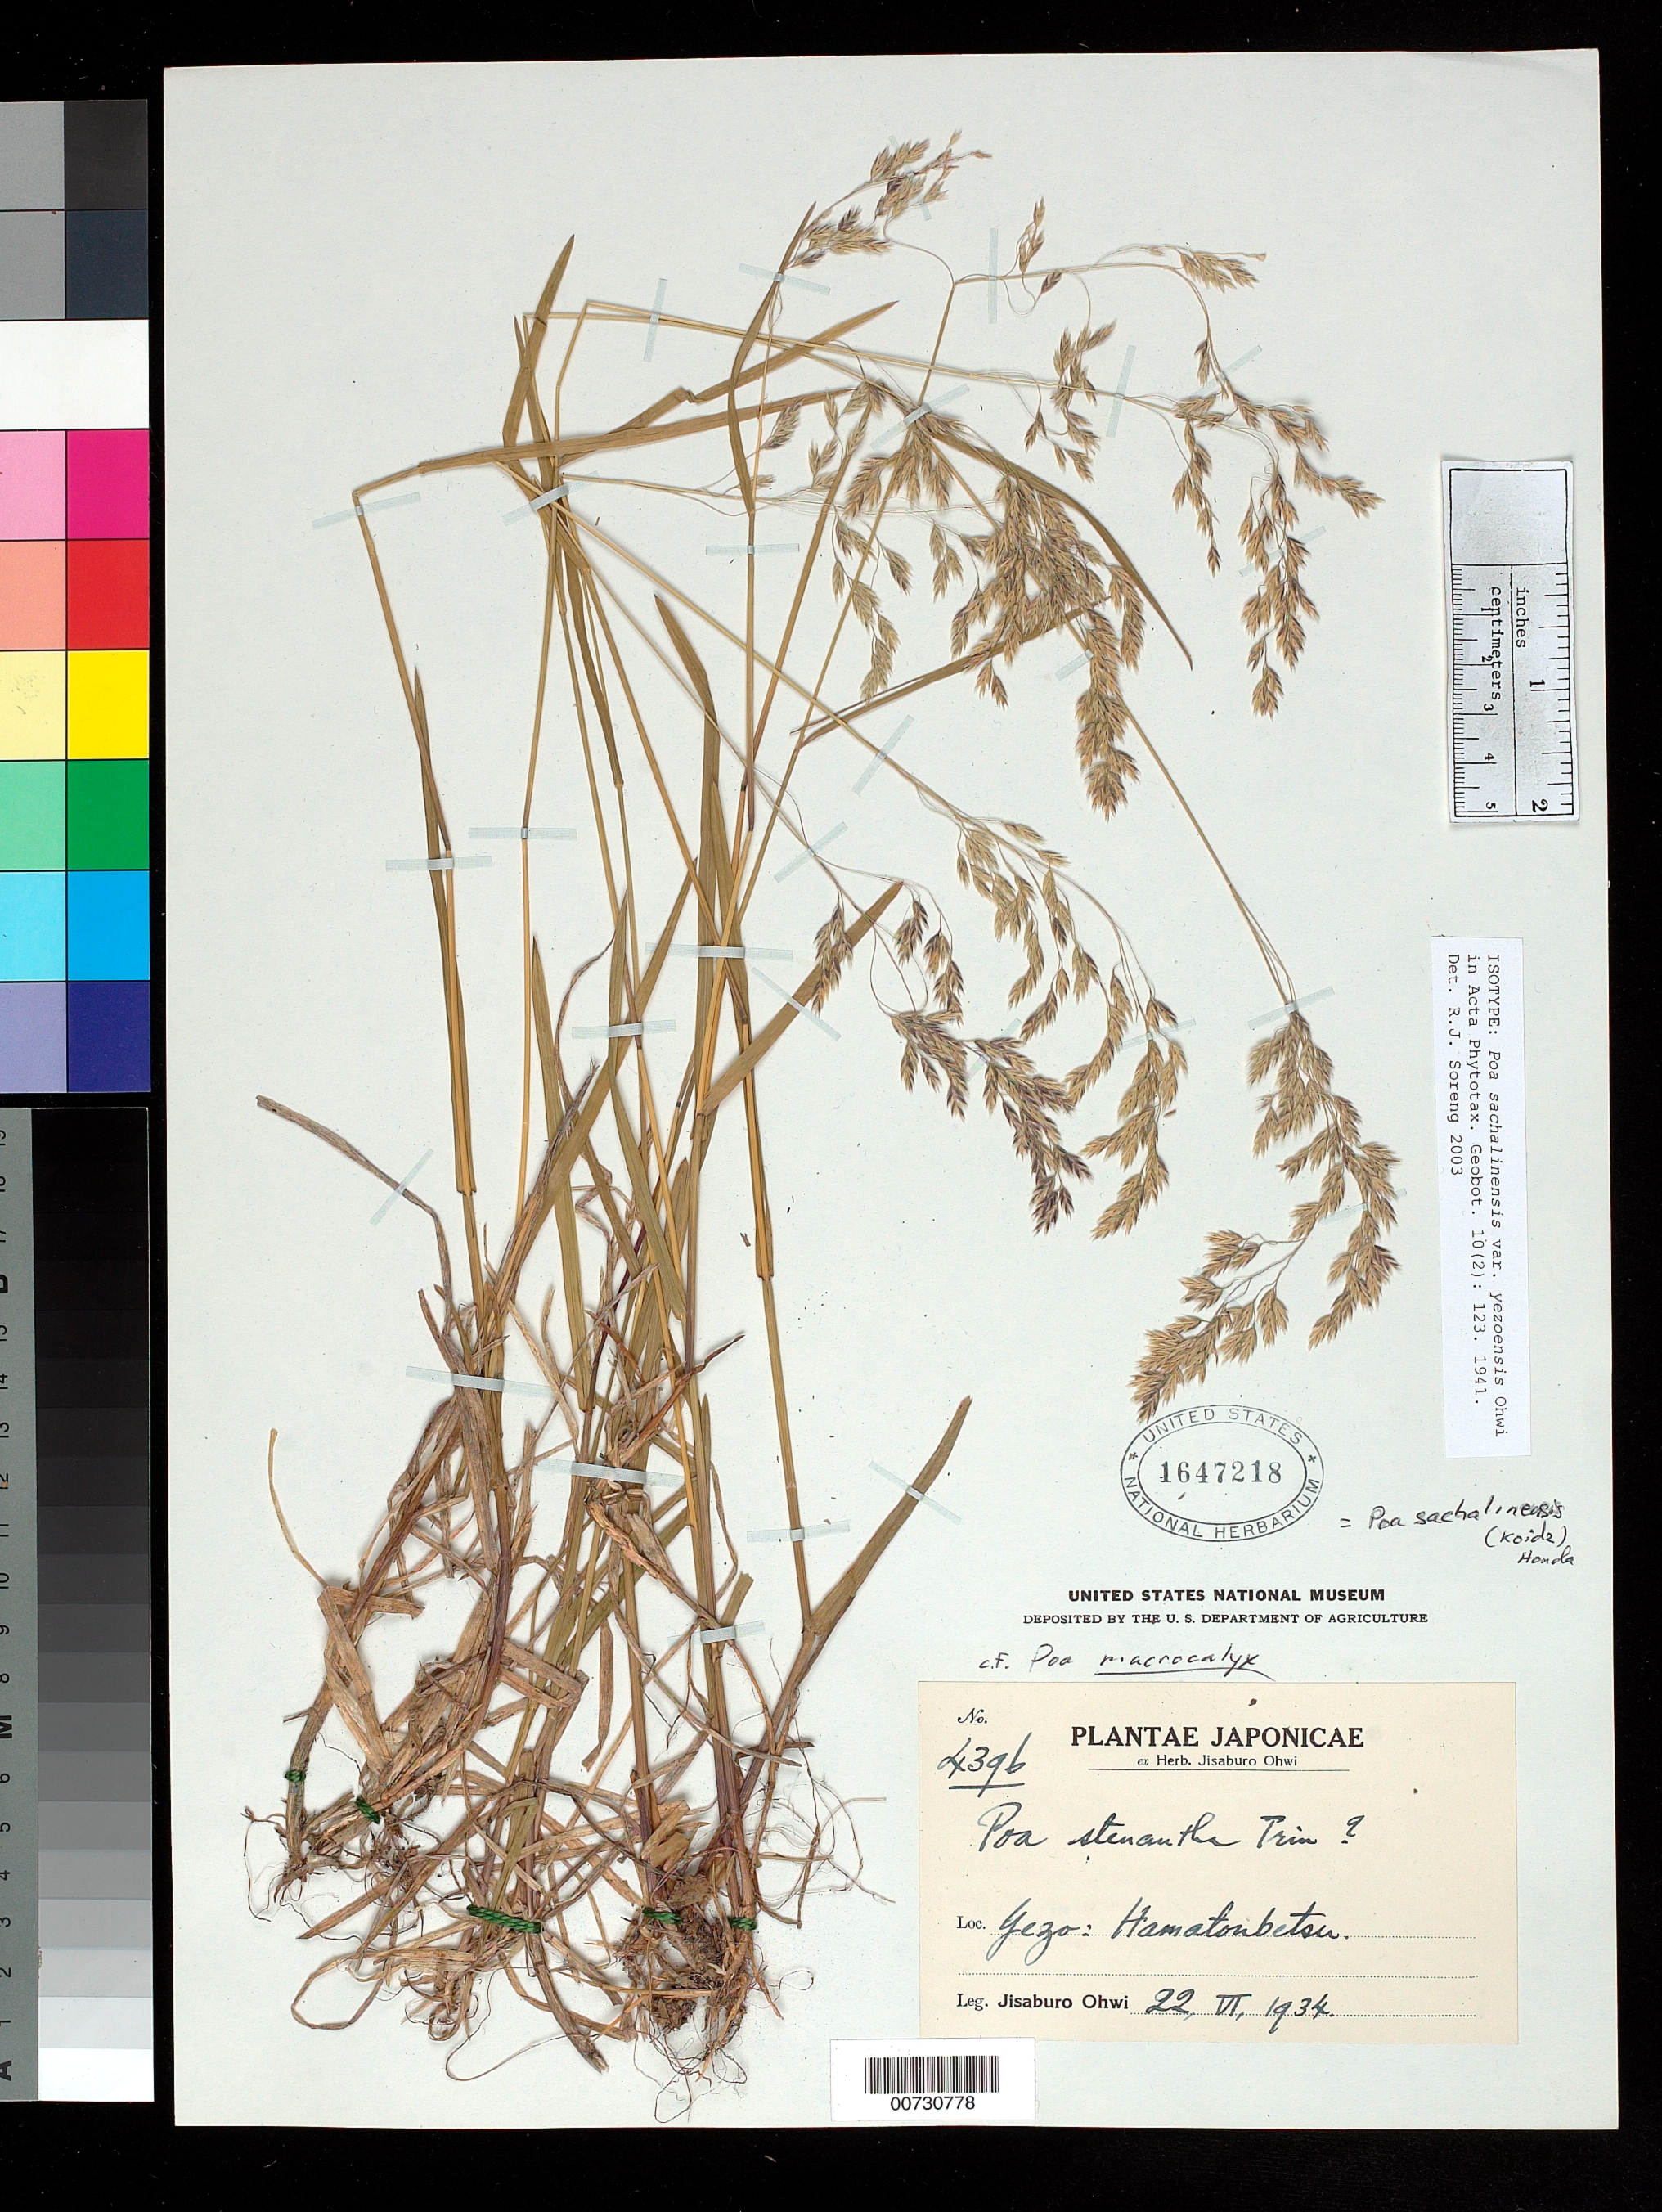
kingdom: Plantae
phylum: Tracheophyta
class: Liliopsida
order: Poales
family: Poaceae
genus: Poa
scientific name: Poa sachalinensis var. yezoensis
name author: Ohwi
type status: Isotype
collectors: J. Ohwi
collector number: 4396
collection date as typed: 22 Jun 1934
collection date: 1934-06-22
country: Japan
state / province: Hokkaido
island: Hokkaido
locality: Hamatonbetsu. [island as Yezo on label]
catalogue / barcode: US 1647218